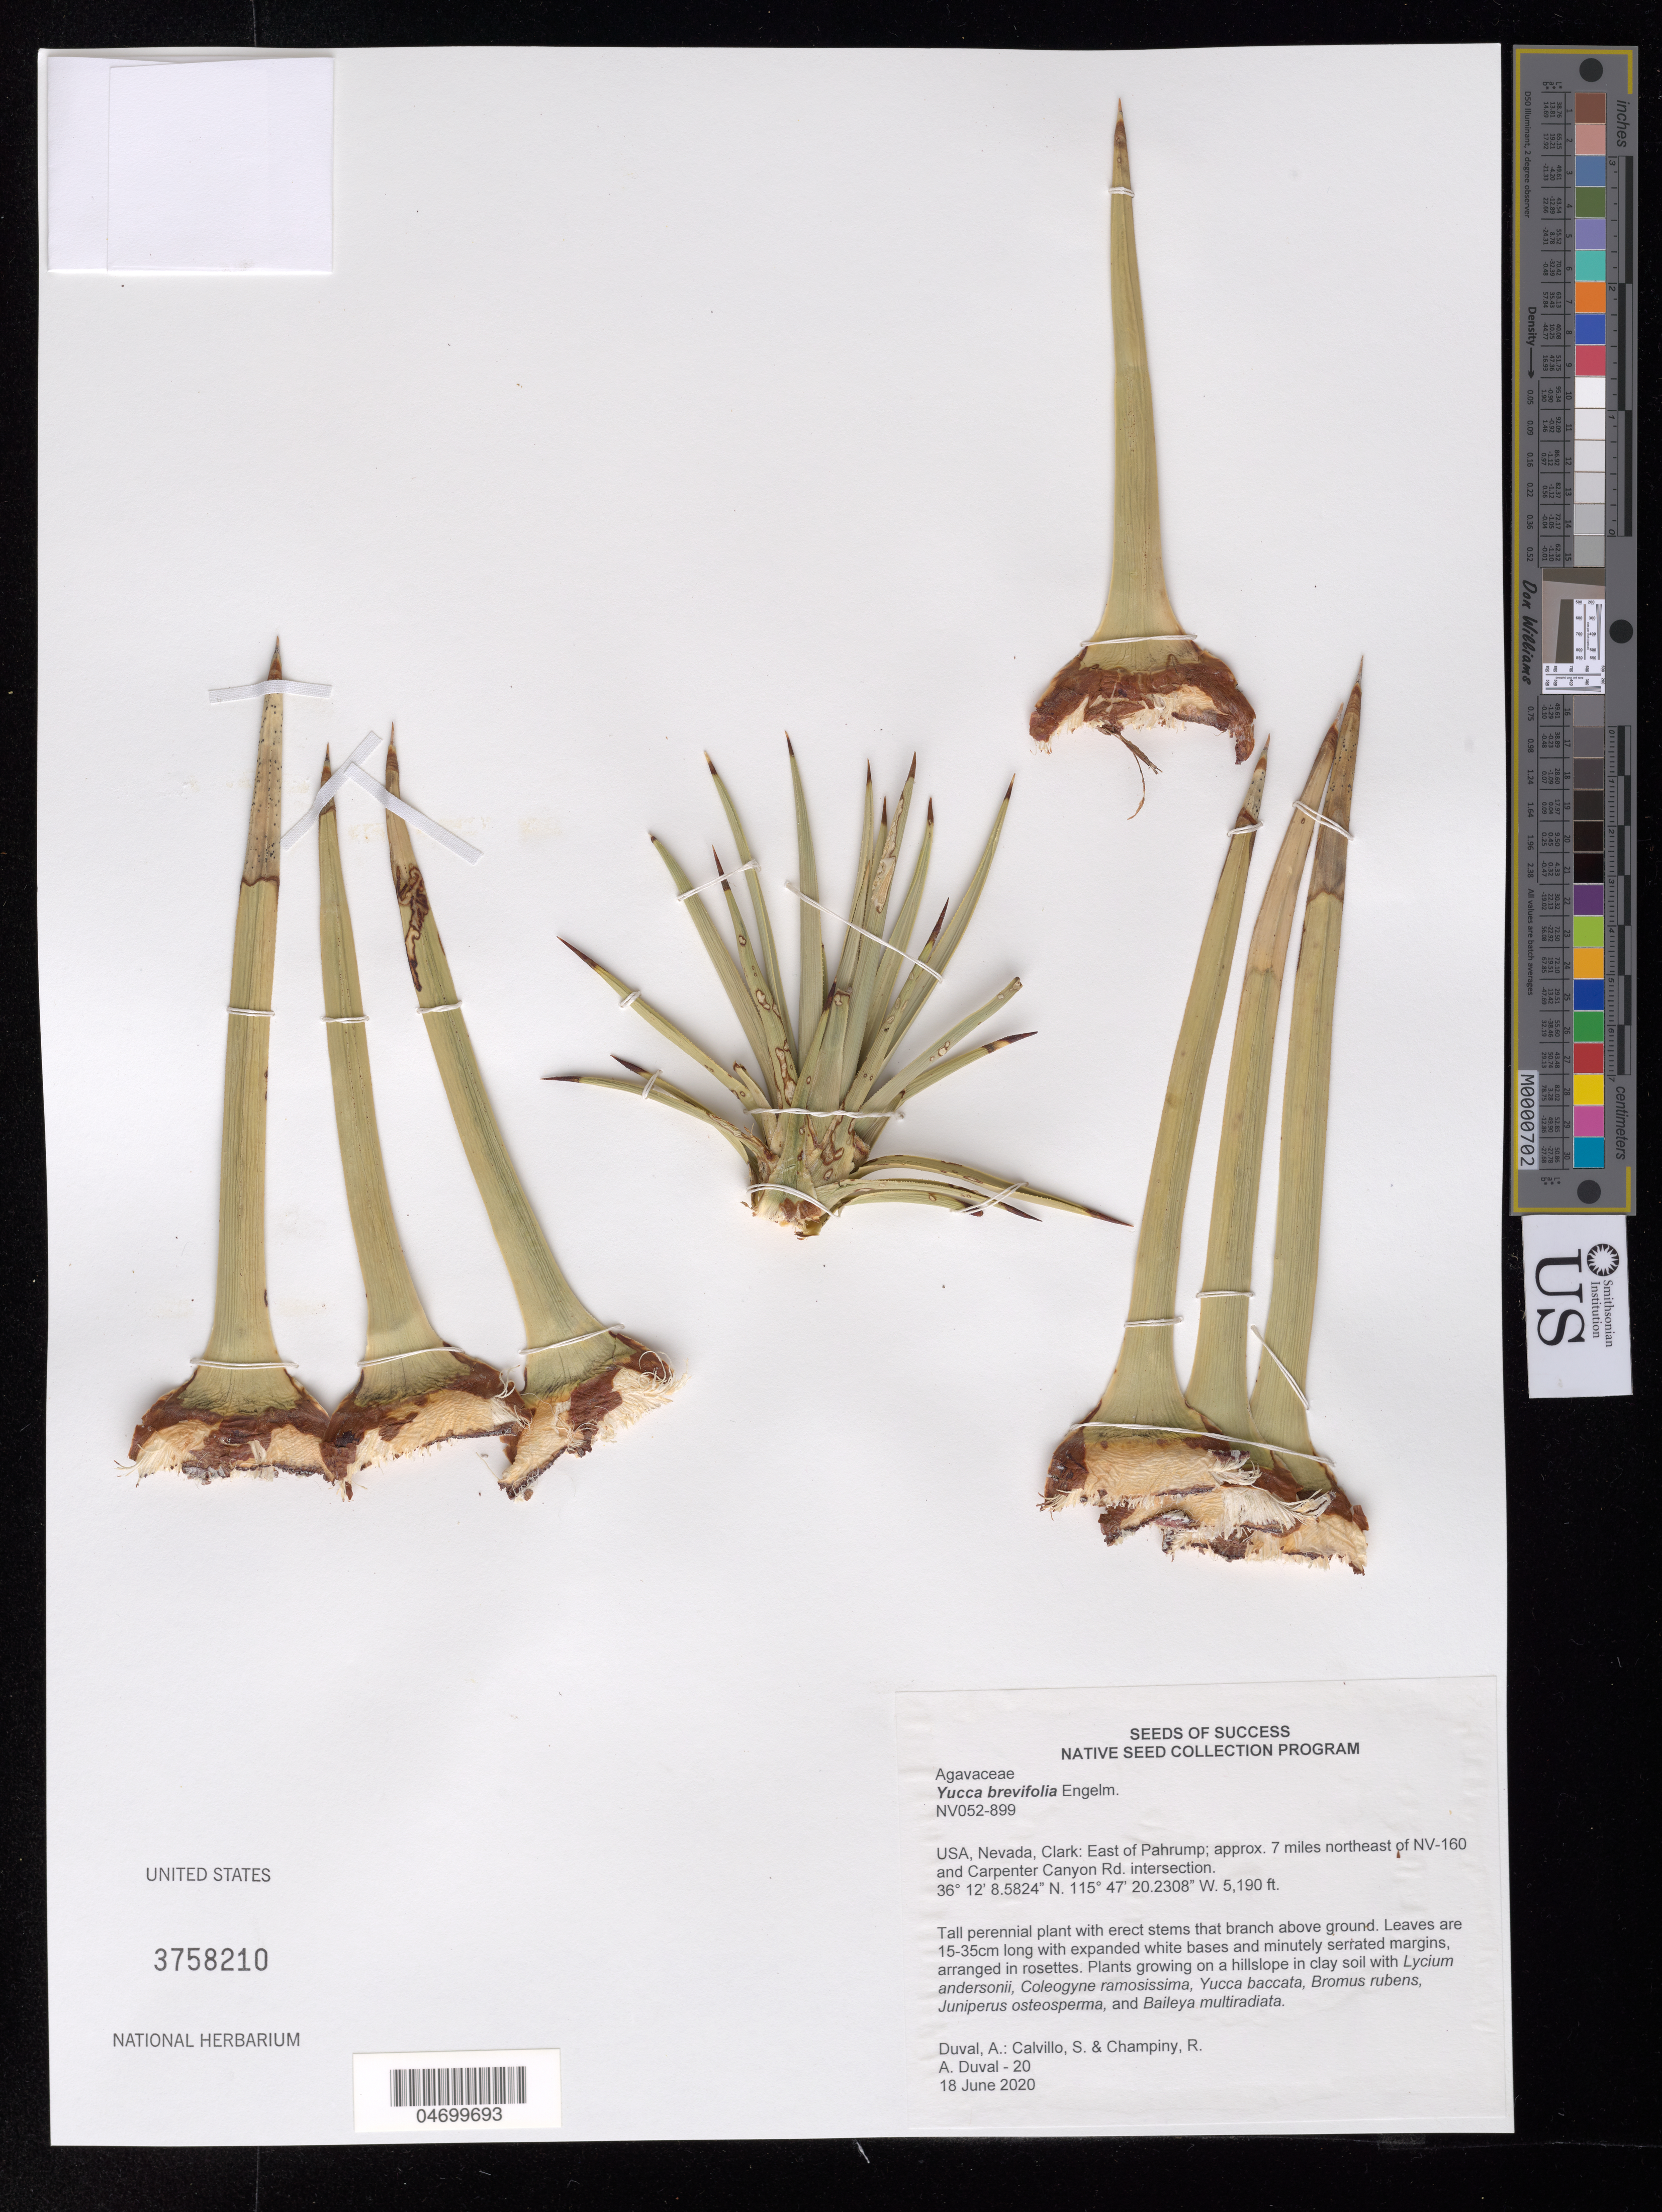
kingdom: Plantae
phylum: Tracheophyta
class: Liliopsida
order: Asparagales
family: Asparagaceae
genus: Yucca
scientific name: Yucca brevifolia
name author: Englem.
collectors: A. Duval, S. Calvillo & R. Champiny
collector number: NV052-899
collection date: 2020-06-18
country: United States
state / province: Nevada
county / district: Clark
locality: E of Pahrump, 7 mi.NE of NV-160 and Carpenter Canyon Rd. intersection.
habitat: Clay soil with Yucca baccata, Bromus rubens, Juniperus osteosperma, etc.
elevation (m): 1582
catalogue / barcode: US 3758210